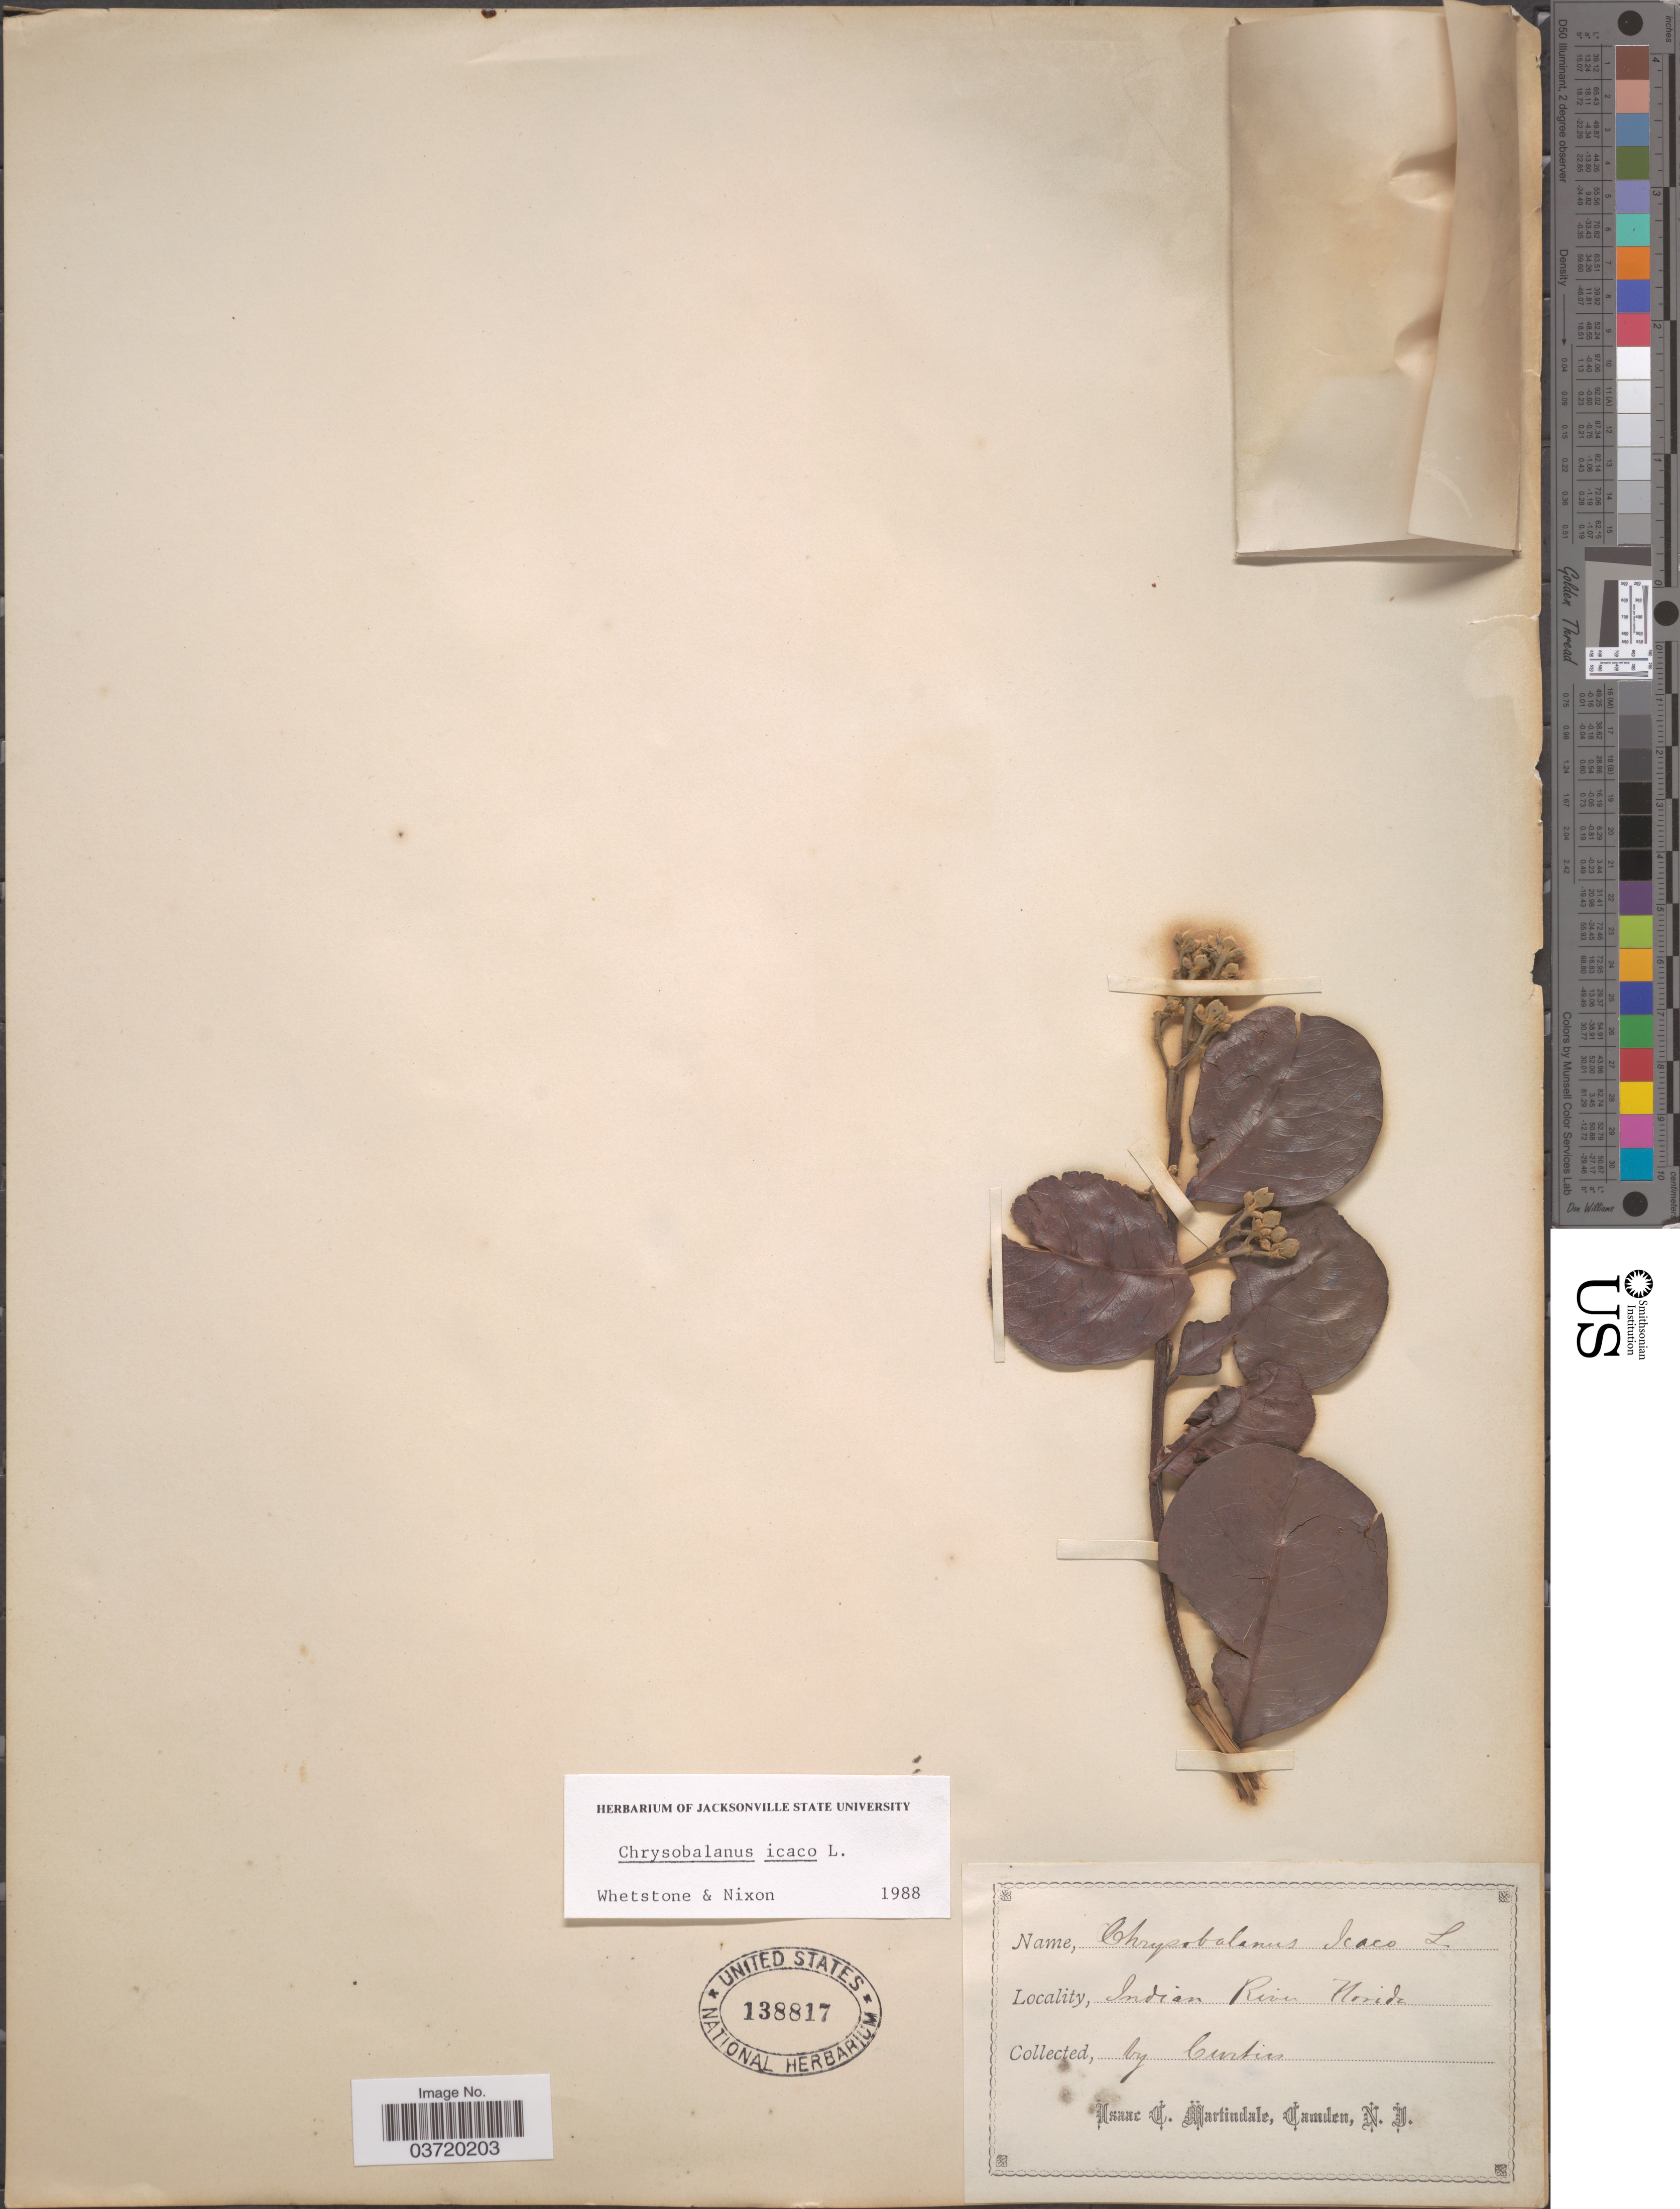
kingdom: Plantae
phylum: Tracheophyta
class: Magnoliopsida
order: Malpighiales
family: Chrysobalanaceae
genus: Chrysobalanus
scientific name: Chrysobalanus icaco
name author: L.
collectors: -. Curtiss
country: United States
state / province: Florida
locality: Indian River.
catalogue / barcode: US 138817